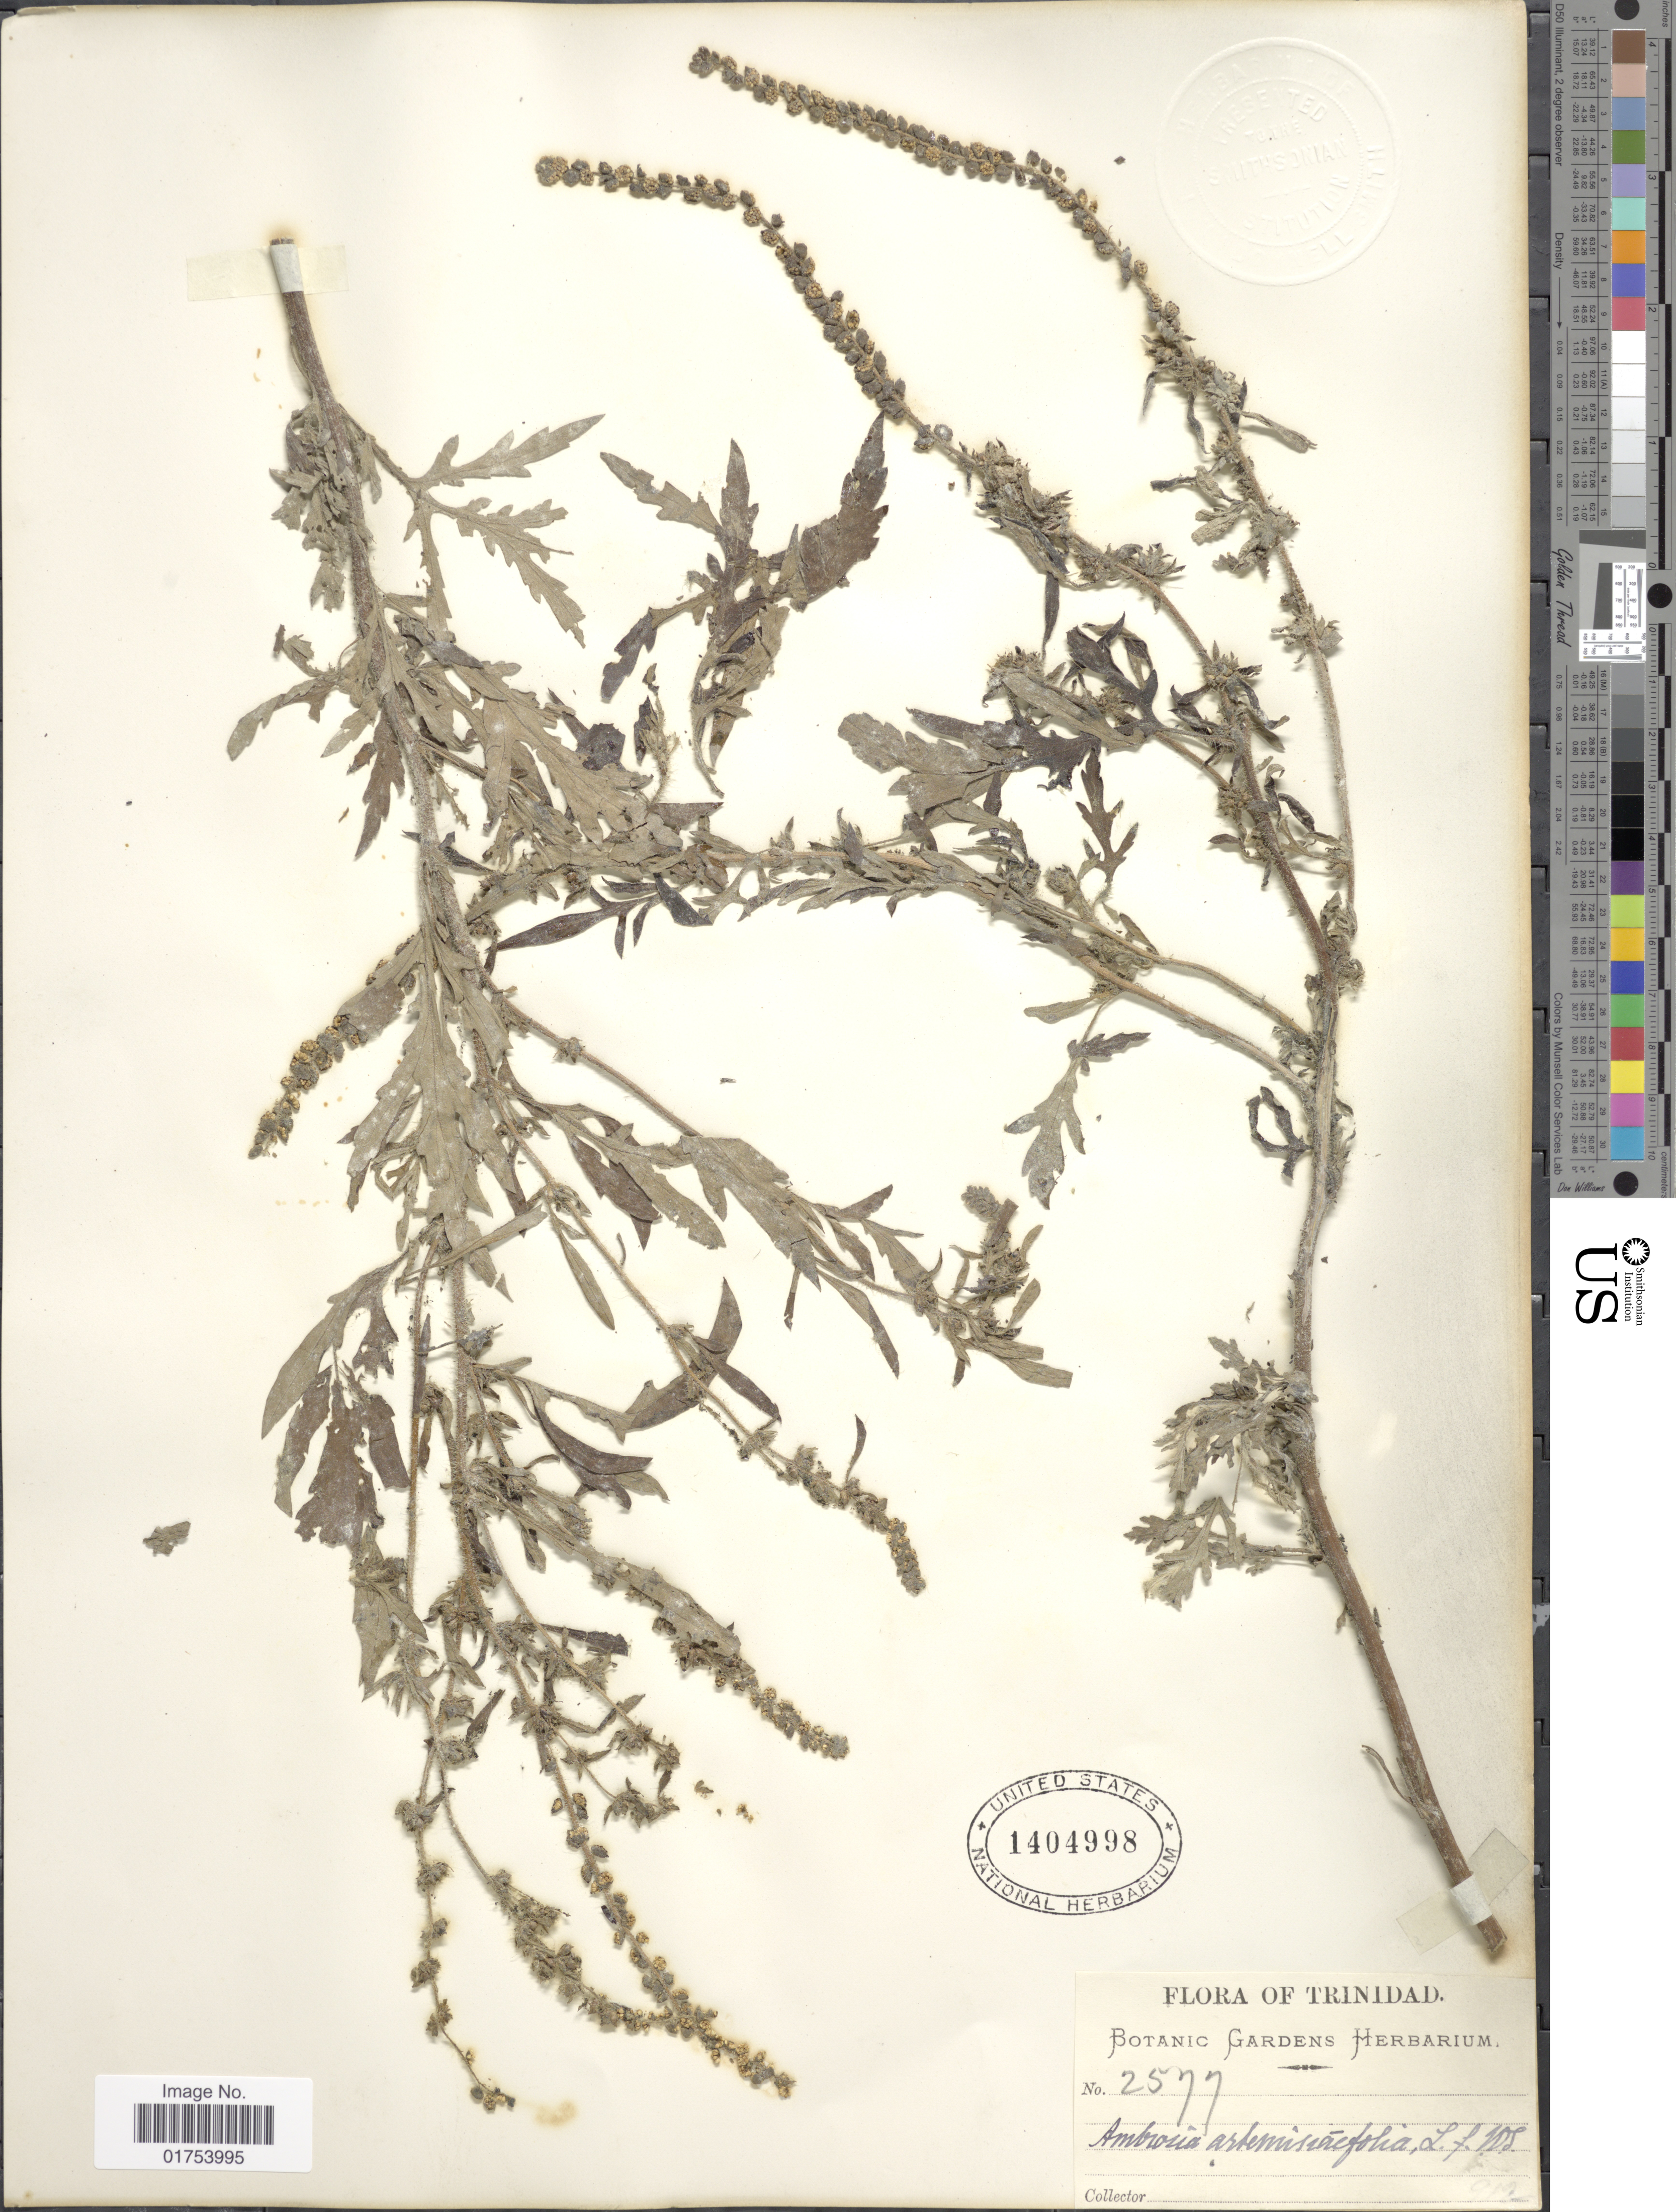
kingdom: Plantae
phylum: Tracheophyta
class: Magnoliopsida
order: Asterales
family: Asteraceae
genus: Ambrosia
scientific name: Ambrosia artemisiifolia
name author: L.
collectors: Botanic Gardens Herbarium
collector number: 2577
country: Trinidad and Tobago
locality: Trinidad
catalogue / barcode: US 1404998